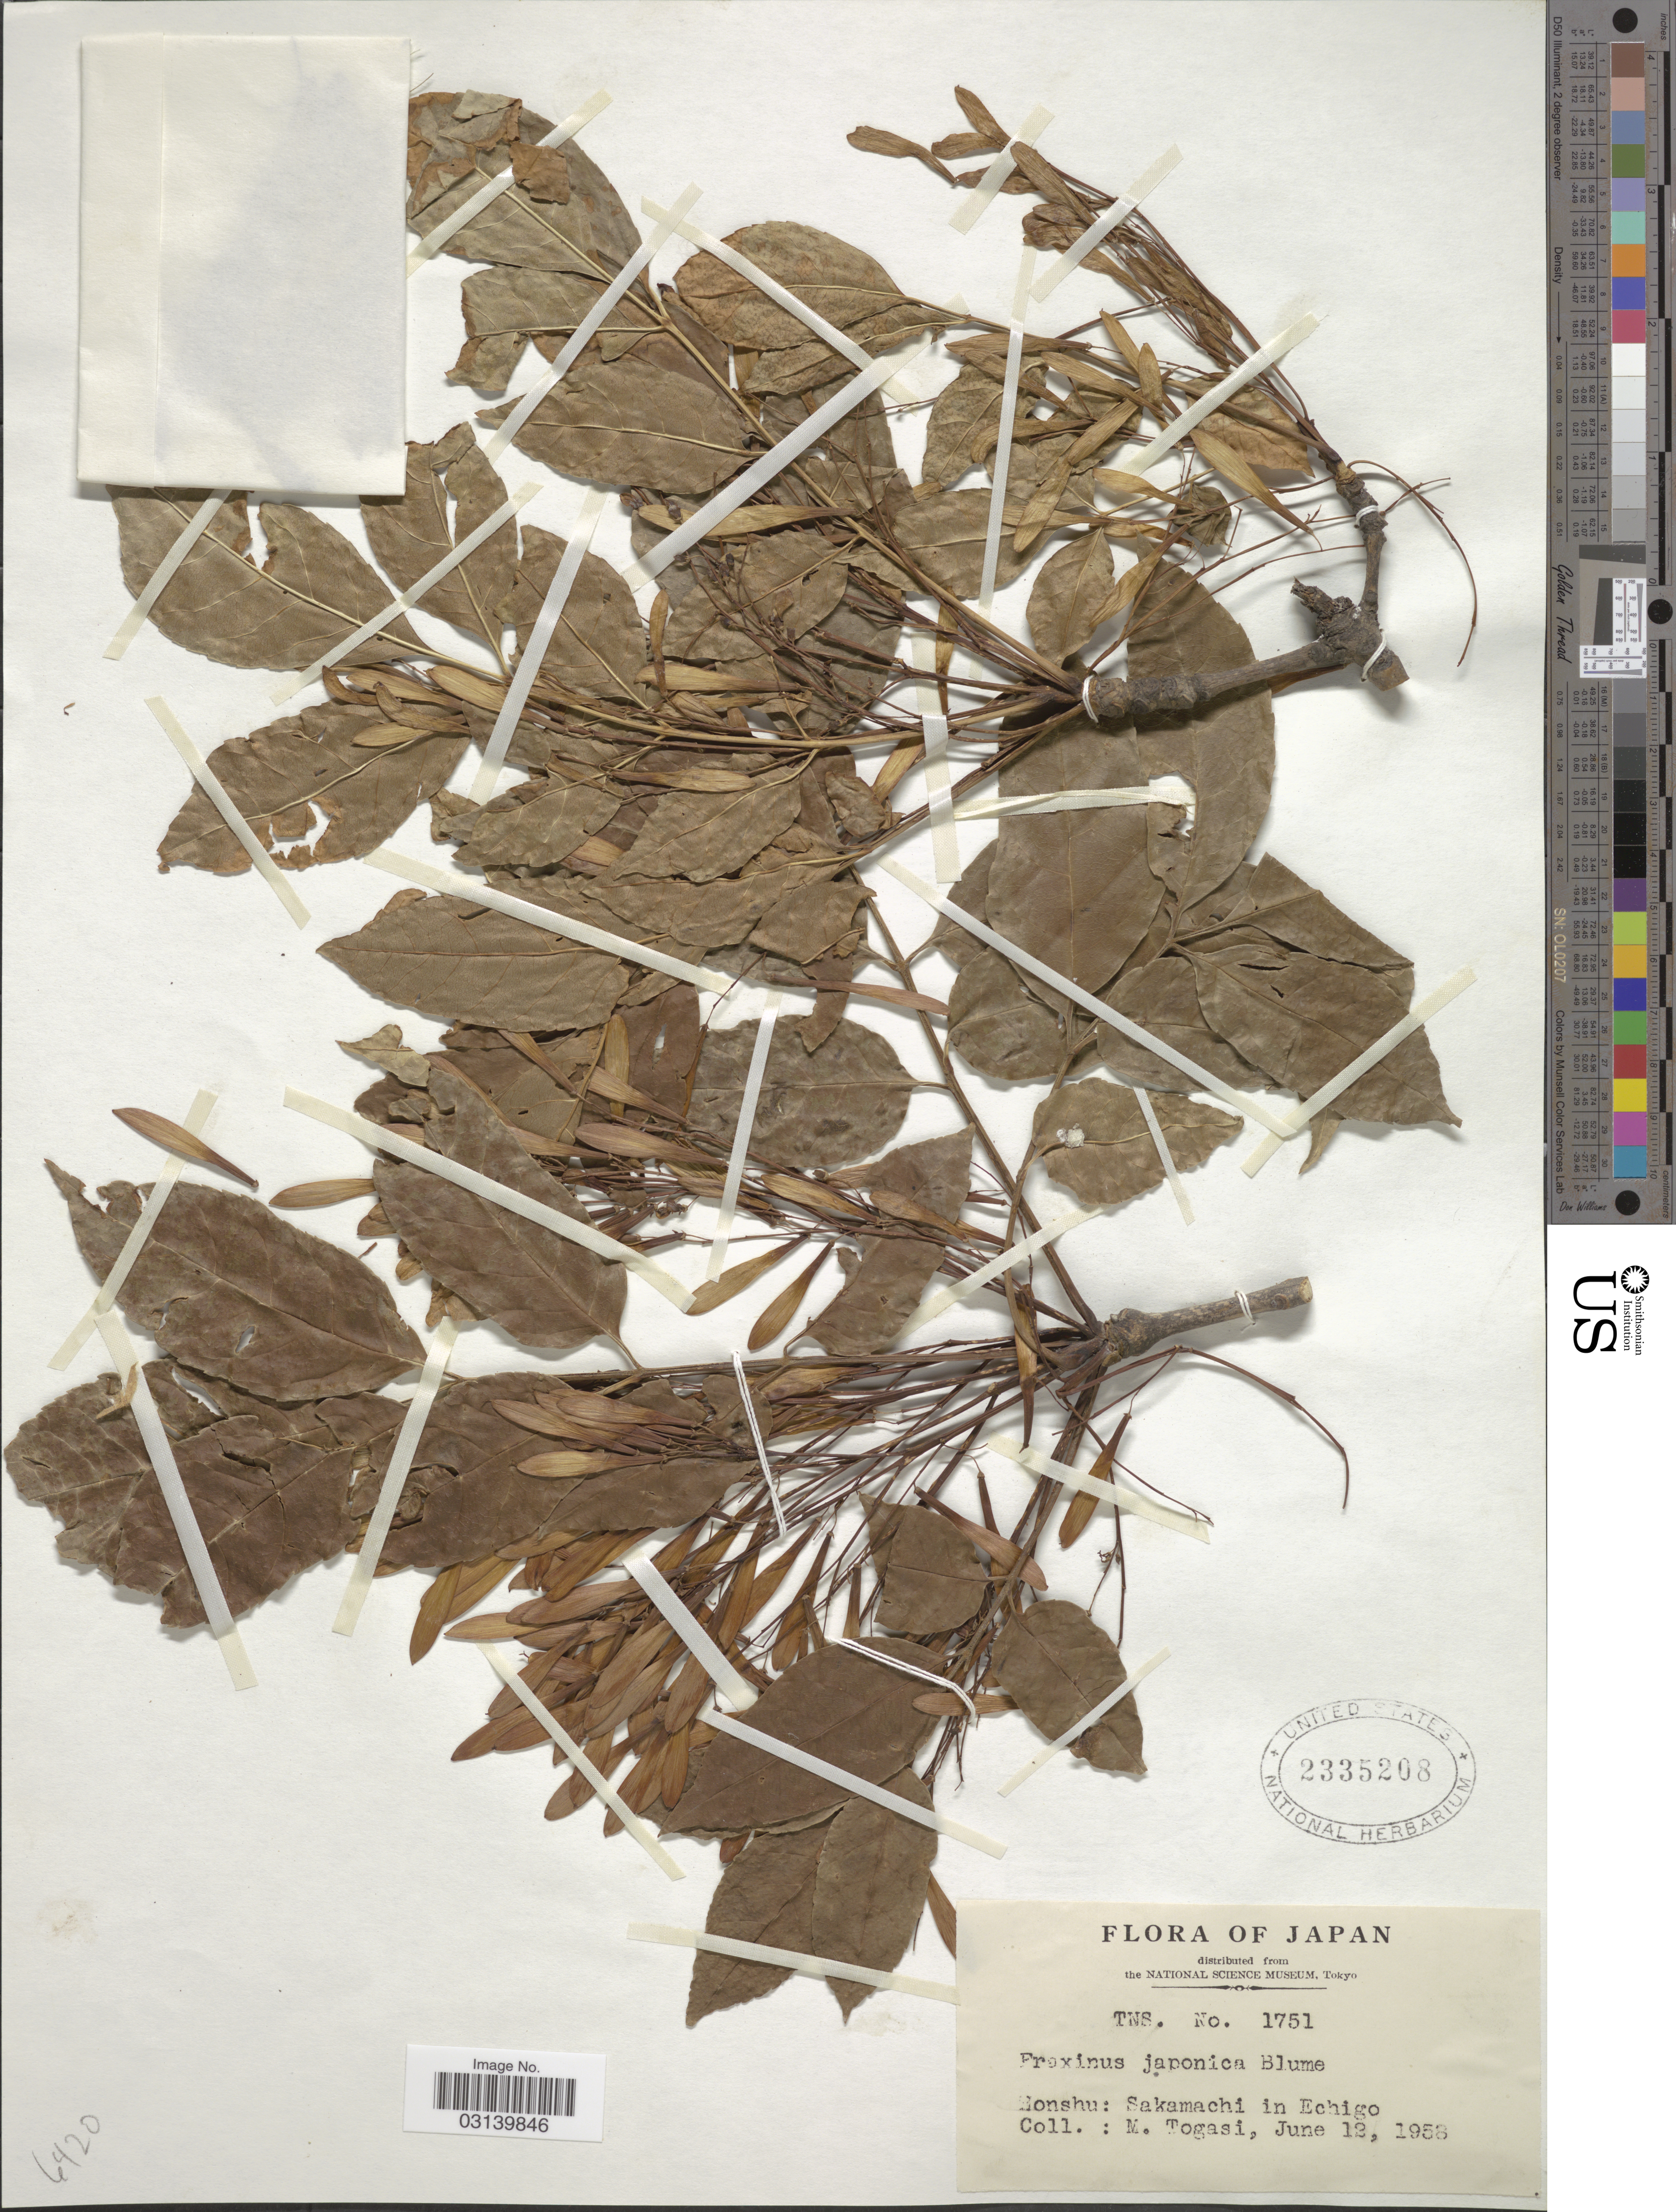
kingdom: Plantae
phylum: Tracheophyta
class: Magnoliopsida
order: Lamiales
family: Oleaceae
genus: Fraxinus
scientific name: Fraxinus japonica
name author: Blume ex K. Koch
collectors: M. Togasi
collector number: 1751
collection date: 1958-06-12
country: Japan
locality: Honshu: Sakamachi in Echigo.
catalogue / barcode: US 2335208